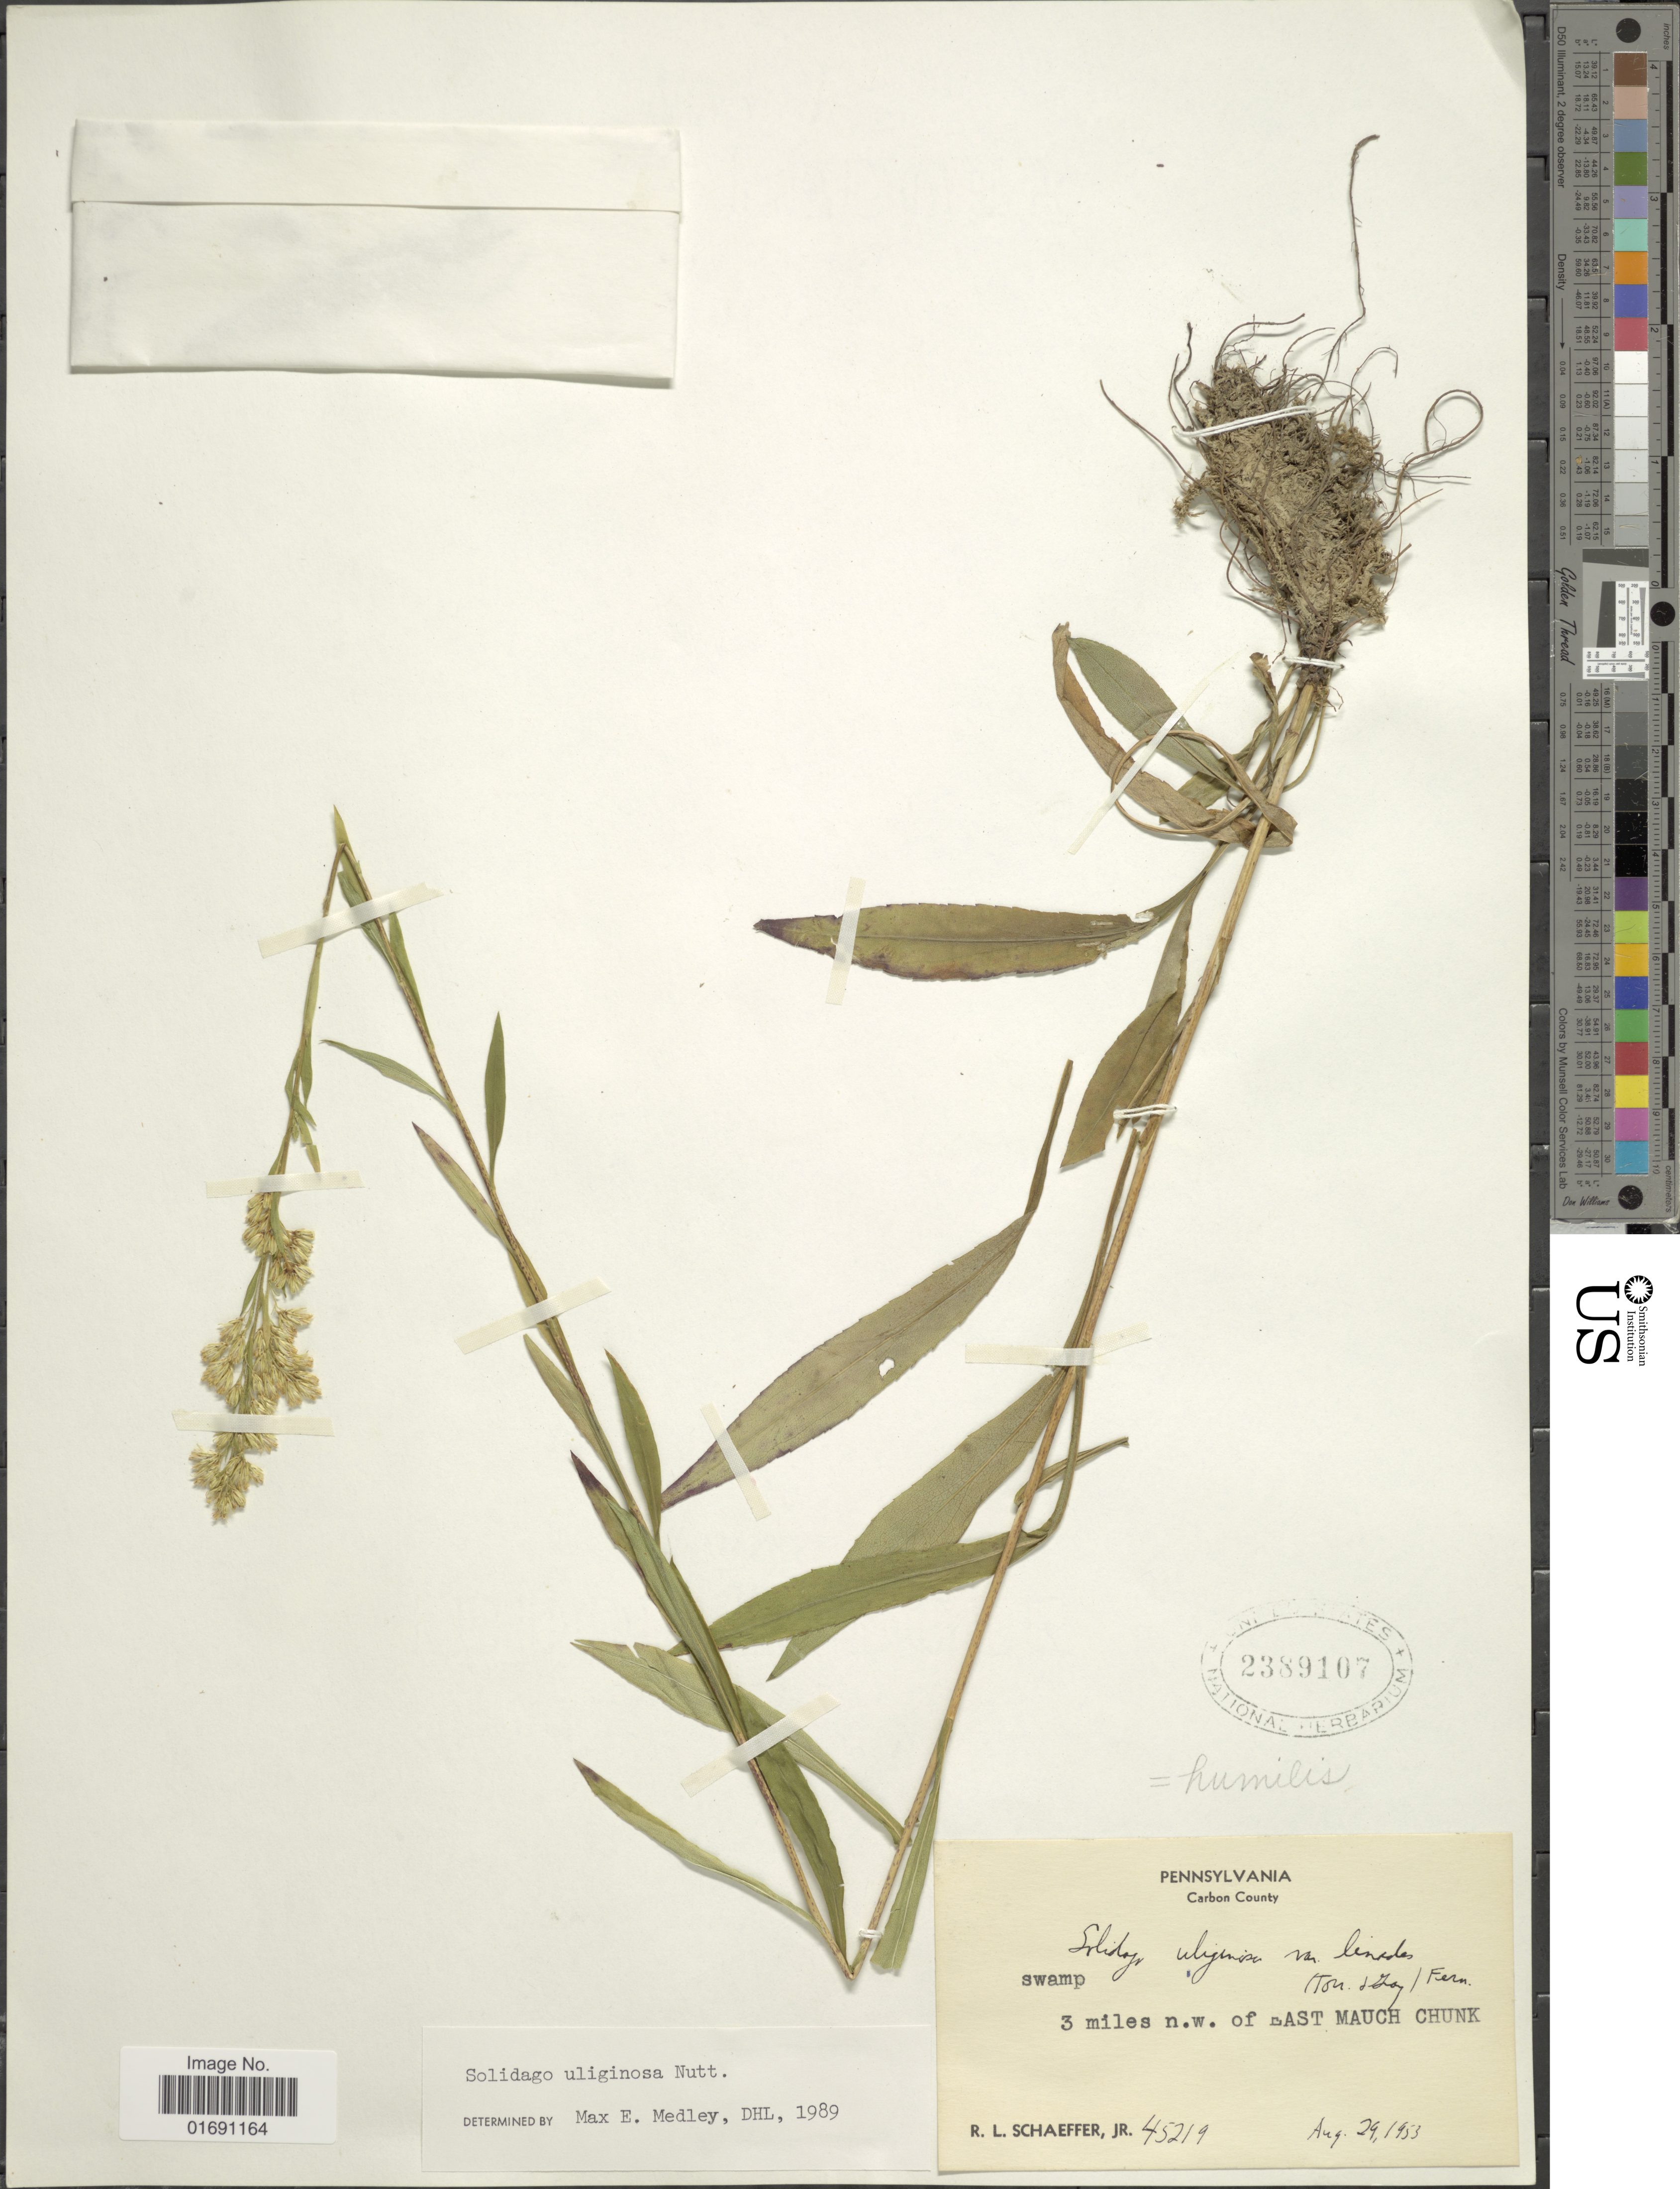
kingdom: Plantae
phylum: Tracheophyta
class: Magnoliopsida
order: Asterales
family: Asteraceae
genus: Solidago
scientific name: Solidago uliginosa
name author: Nutt.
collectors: R. L. Schaeffer Jr.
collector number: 45219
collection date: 1953-08-29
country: United States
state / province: Pennsylvania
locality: Carbon County, 3 miles n.w. of East Mauch Chunk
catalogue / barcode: US 2389107